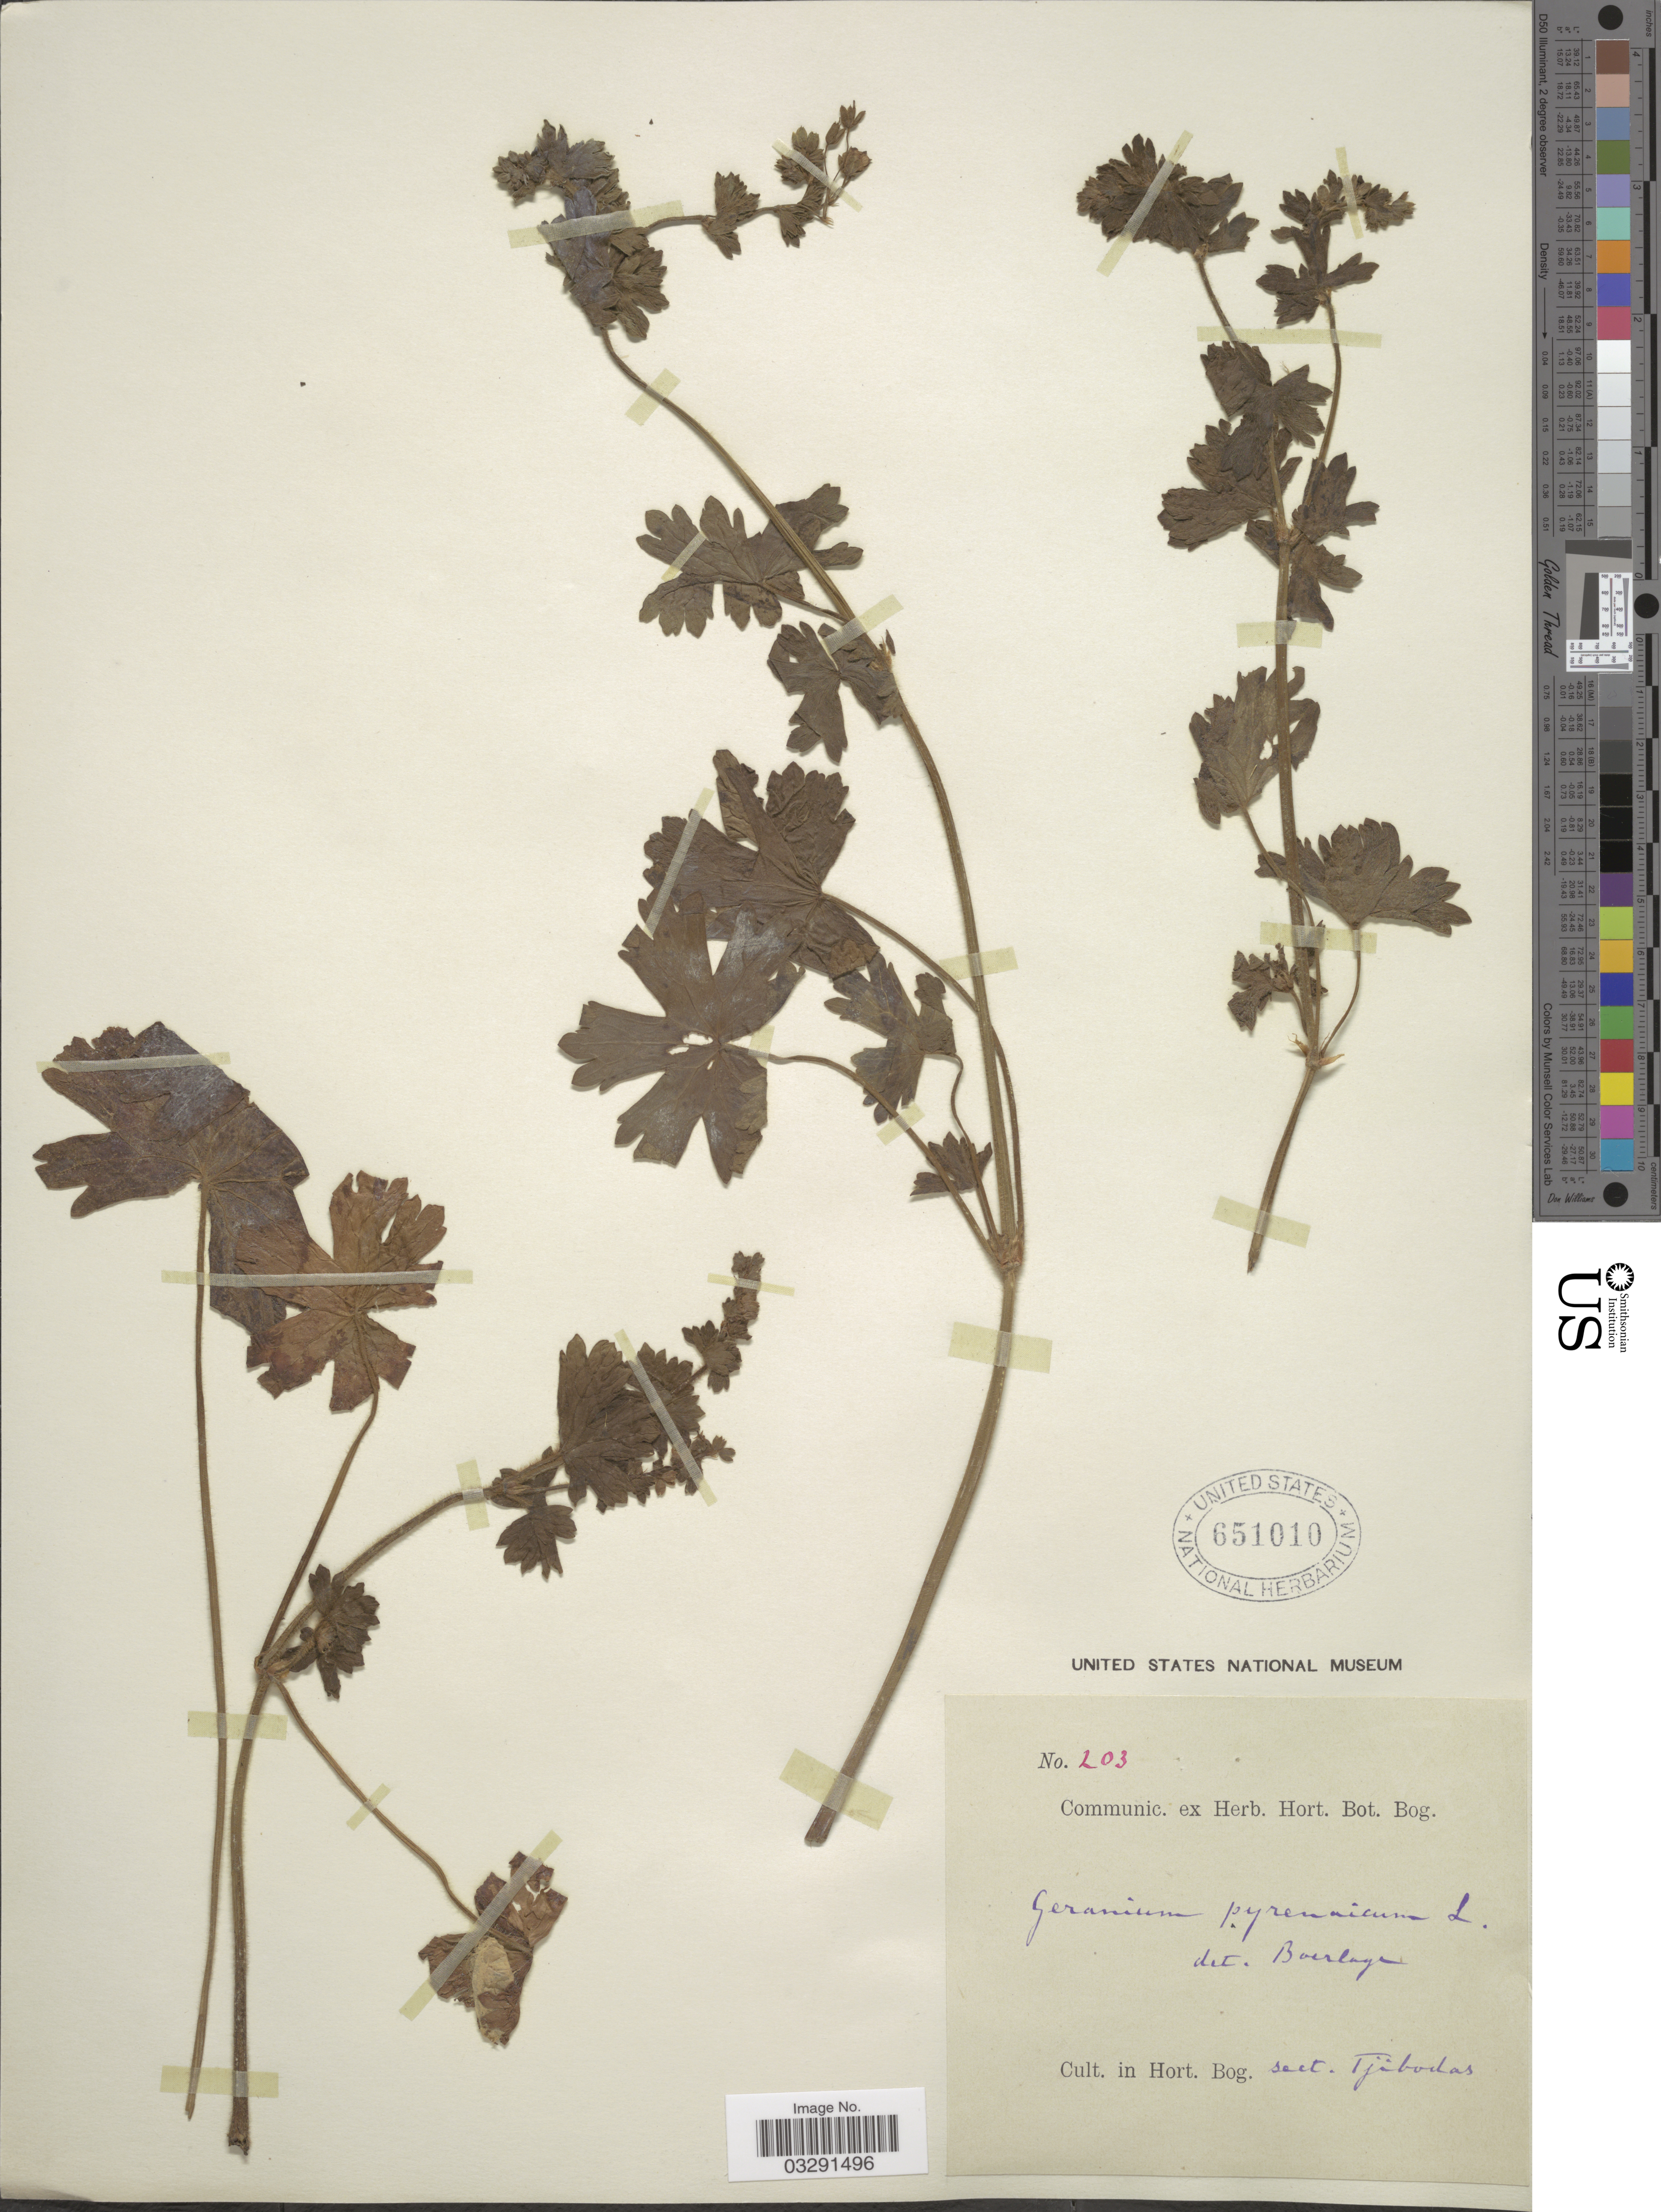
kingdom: Plantae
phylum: Tracheophyta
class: Magnoliopsida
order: Geraniales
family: Geraniaceae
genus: Geranium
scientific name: Geranium pyrenaicum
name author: Burm. f.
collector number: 203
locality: In Hort. Bog. sect. Tjibodas.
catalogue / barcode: US 651010